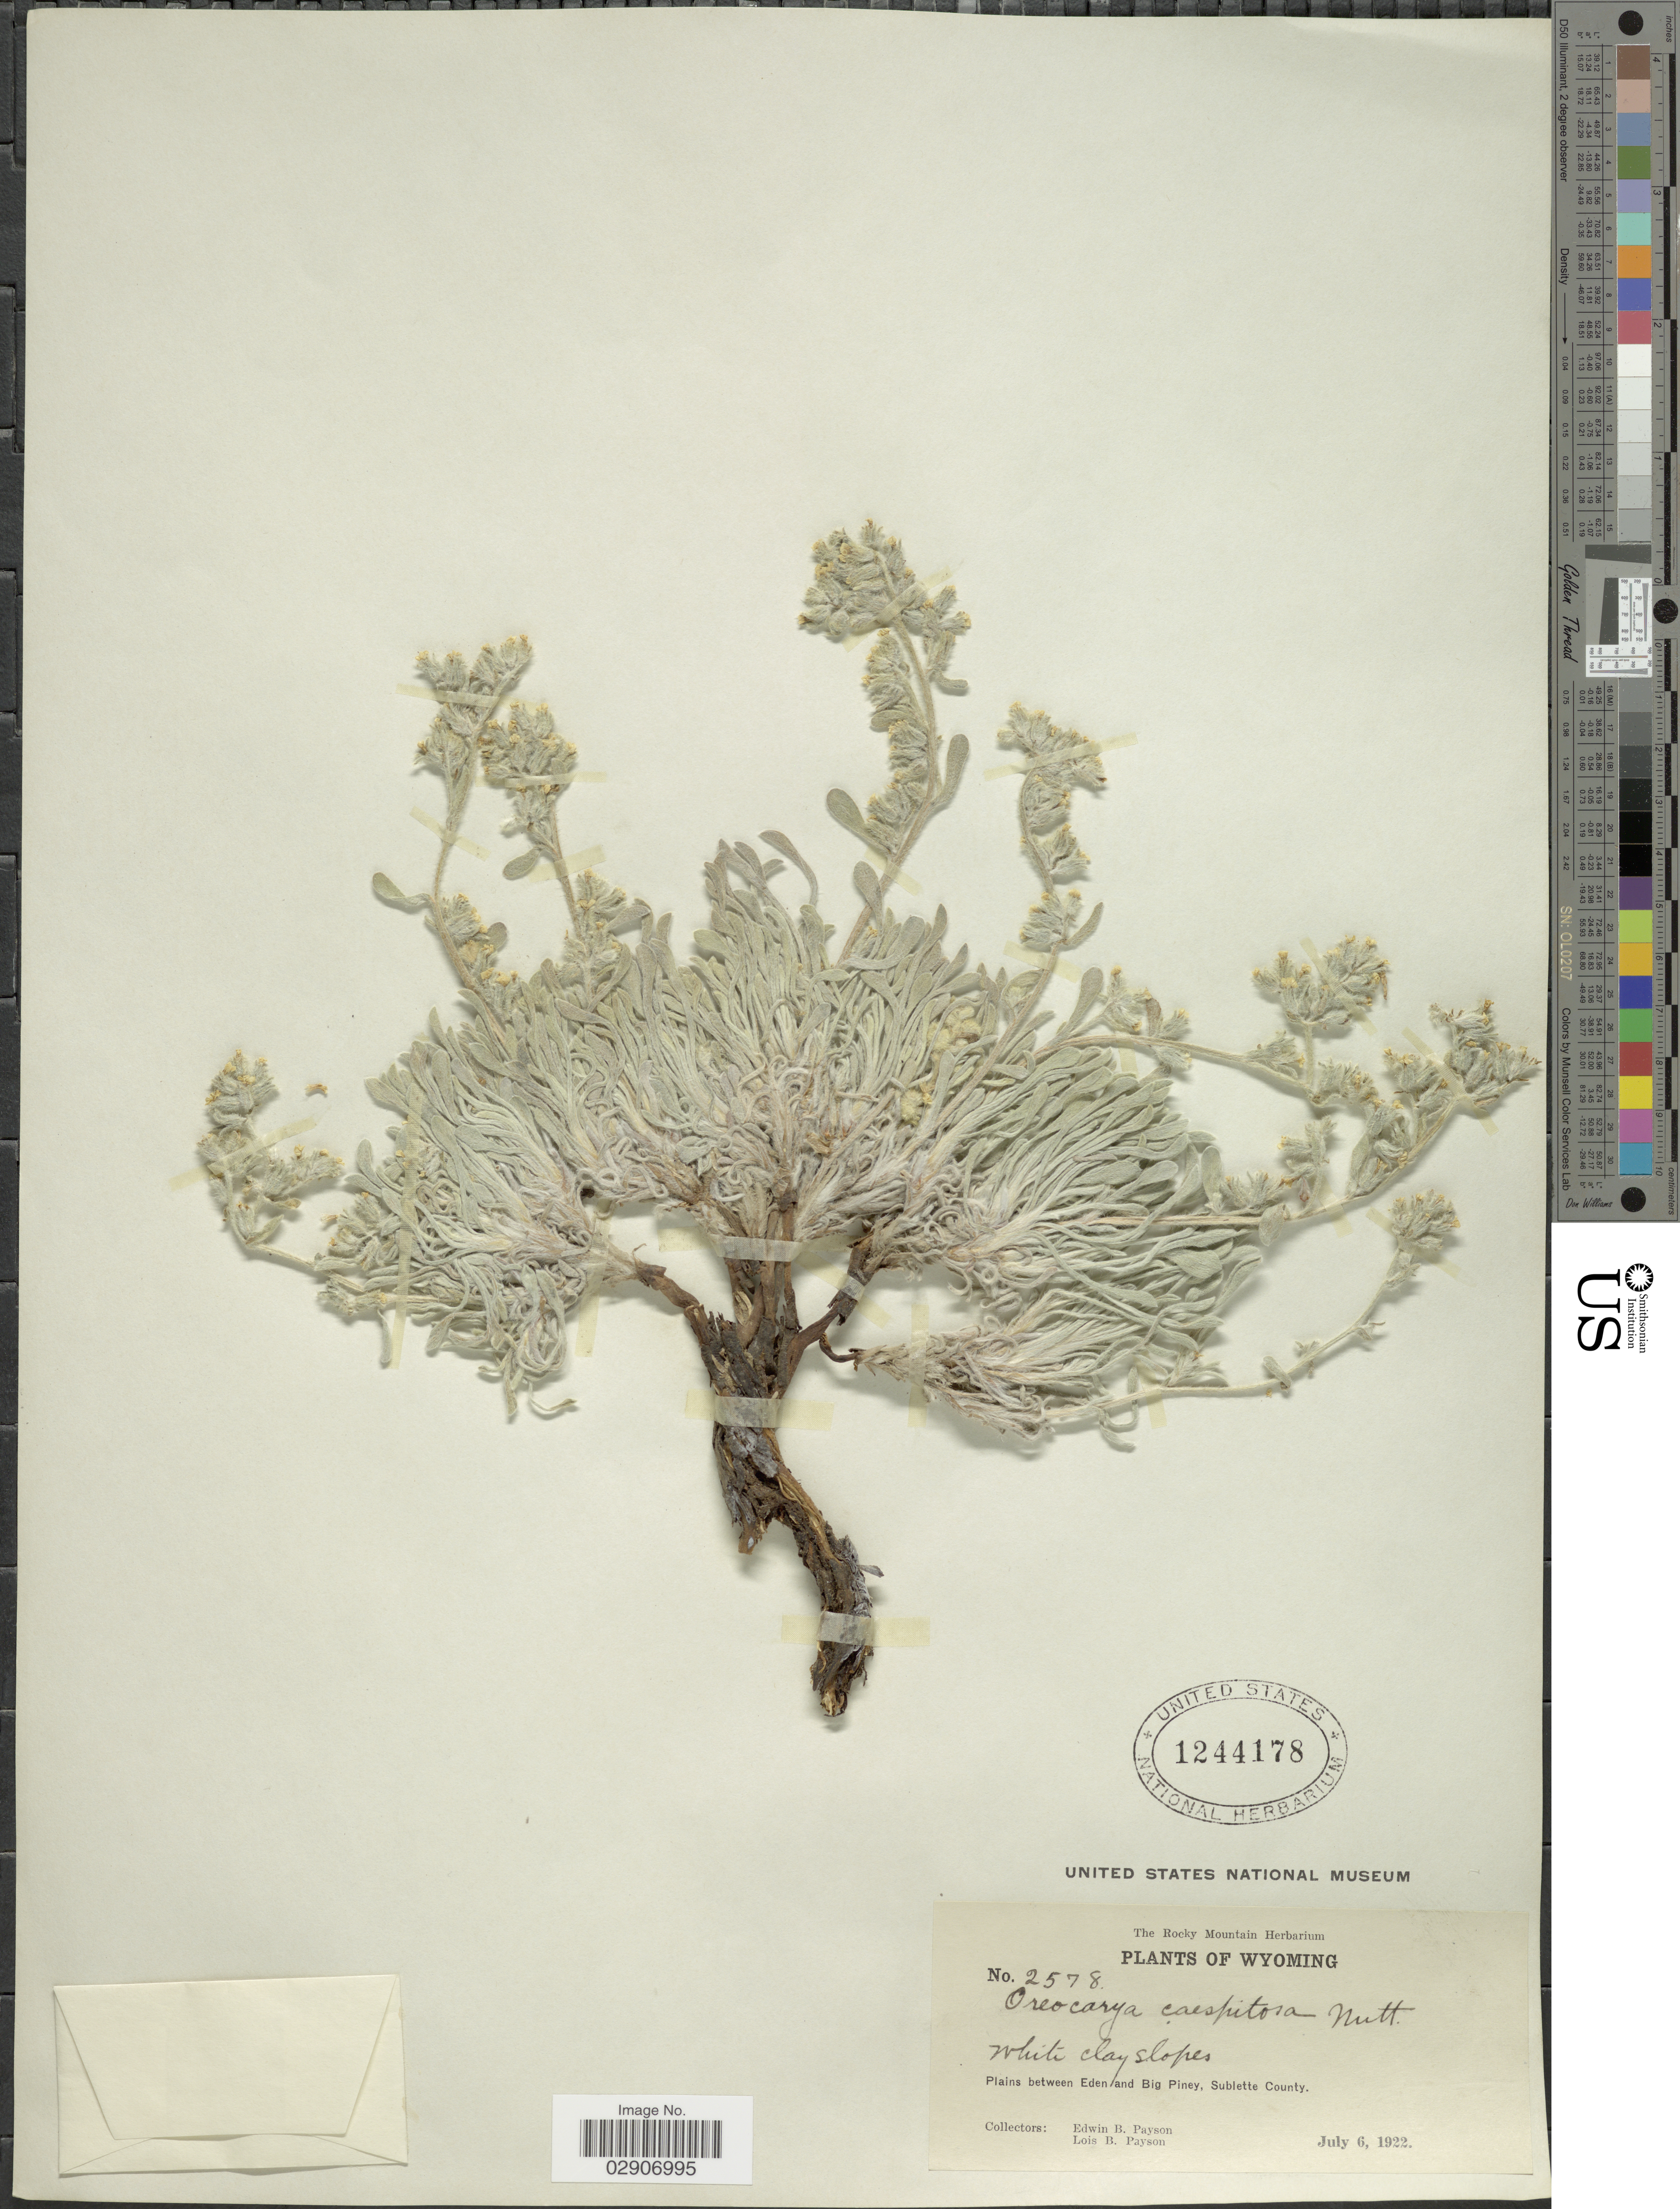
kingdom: Plantae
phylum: Tracheophyta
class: Magnoliopsida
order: Boraginales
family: Boraginaceae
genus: Cryptantha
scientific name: Cryptantha caespitosa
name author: (A. Nelson) Payson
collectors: E. B. Payson & L. Payson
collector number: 2578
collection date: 1922-07-06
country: United States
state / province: Wyoming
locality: Plains between Eden and Big Piney, Sublette County.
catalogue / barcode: US 1244178